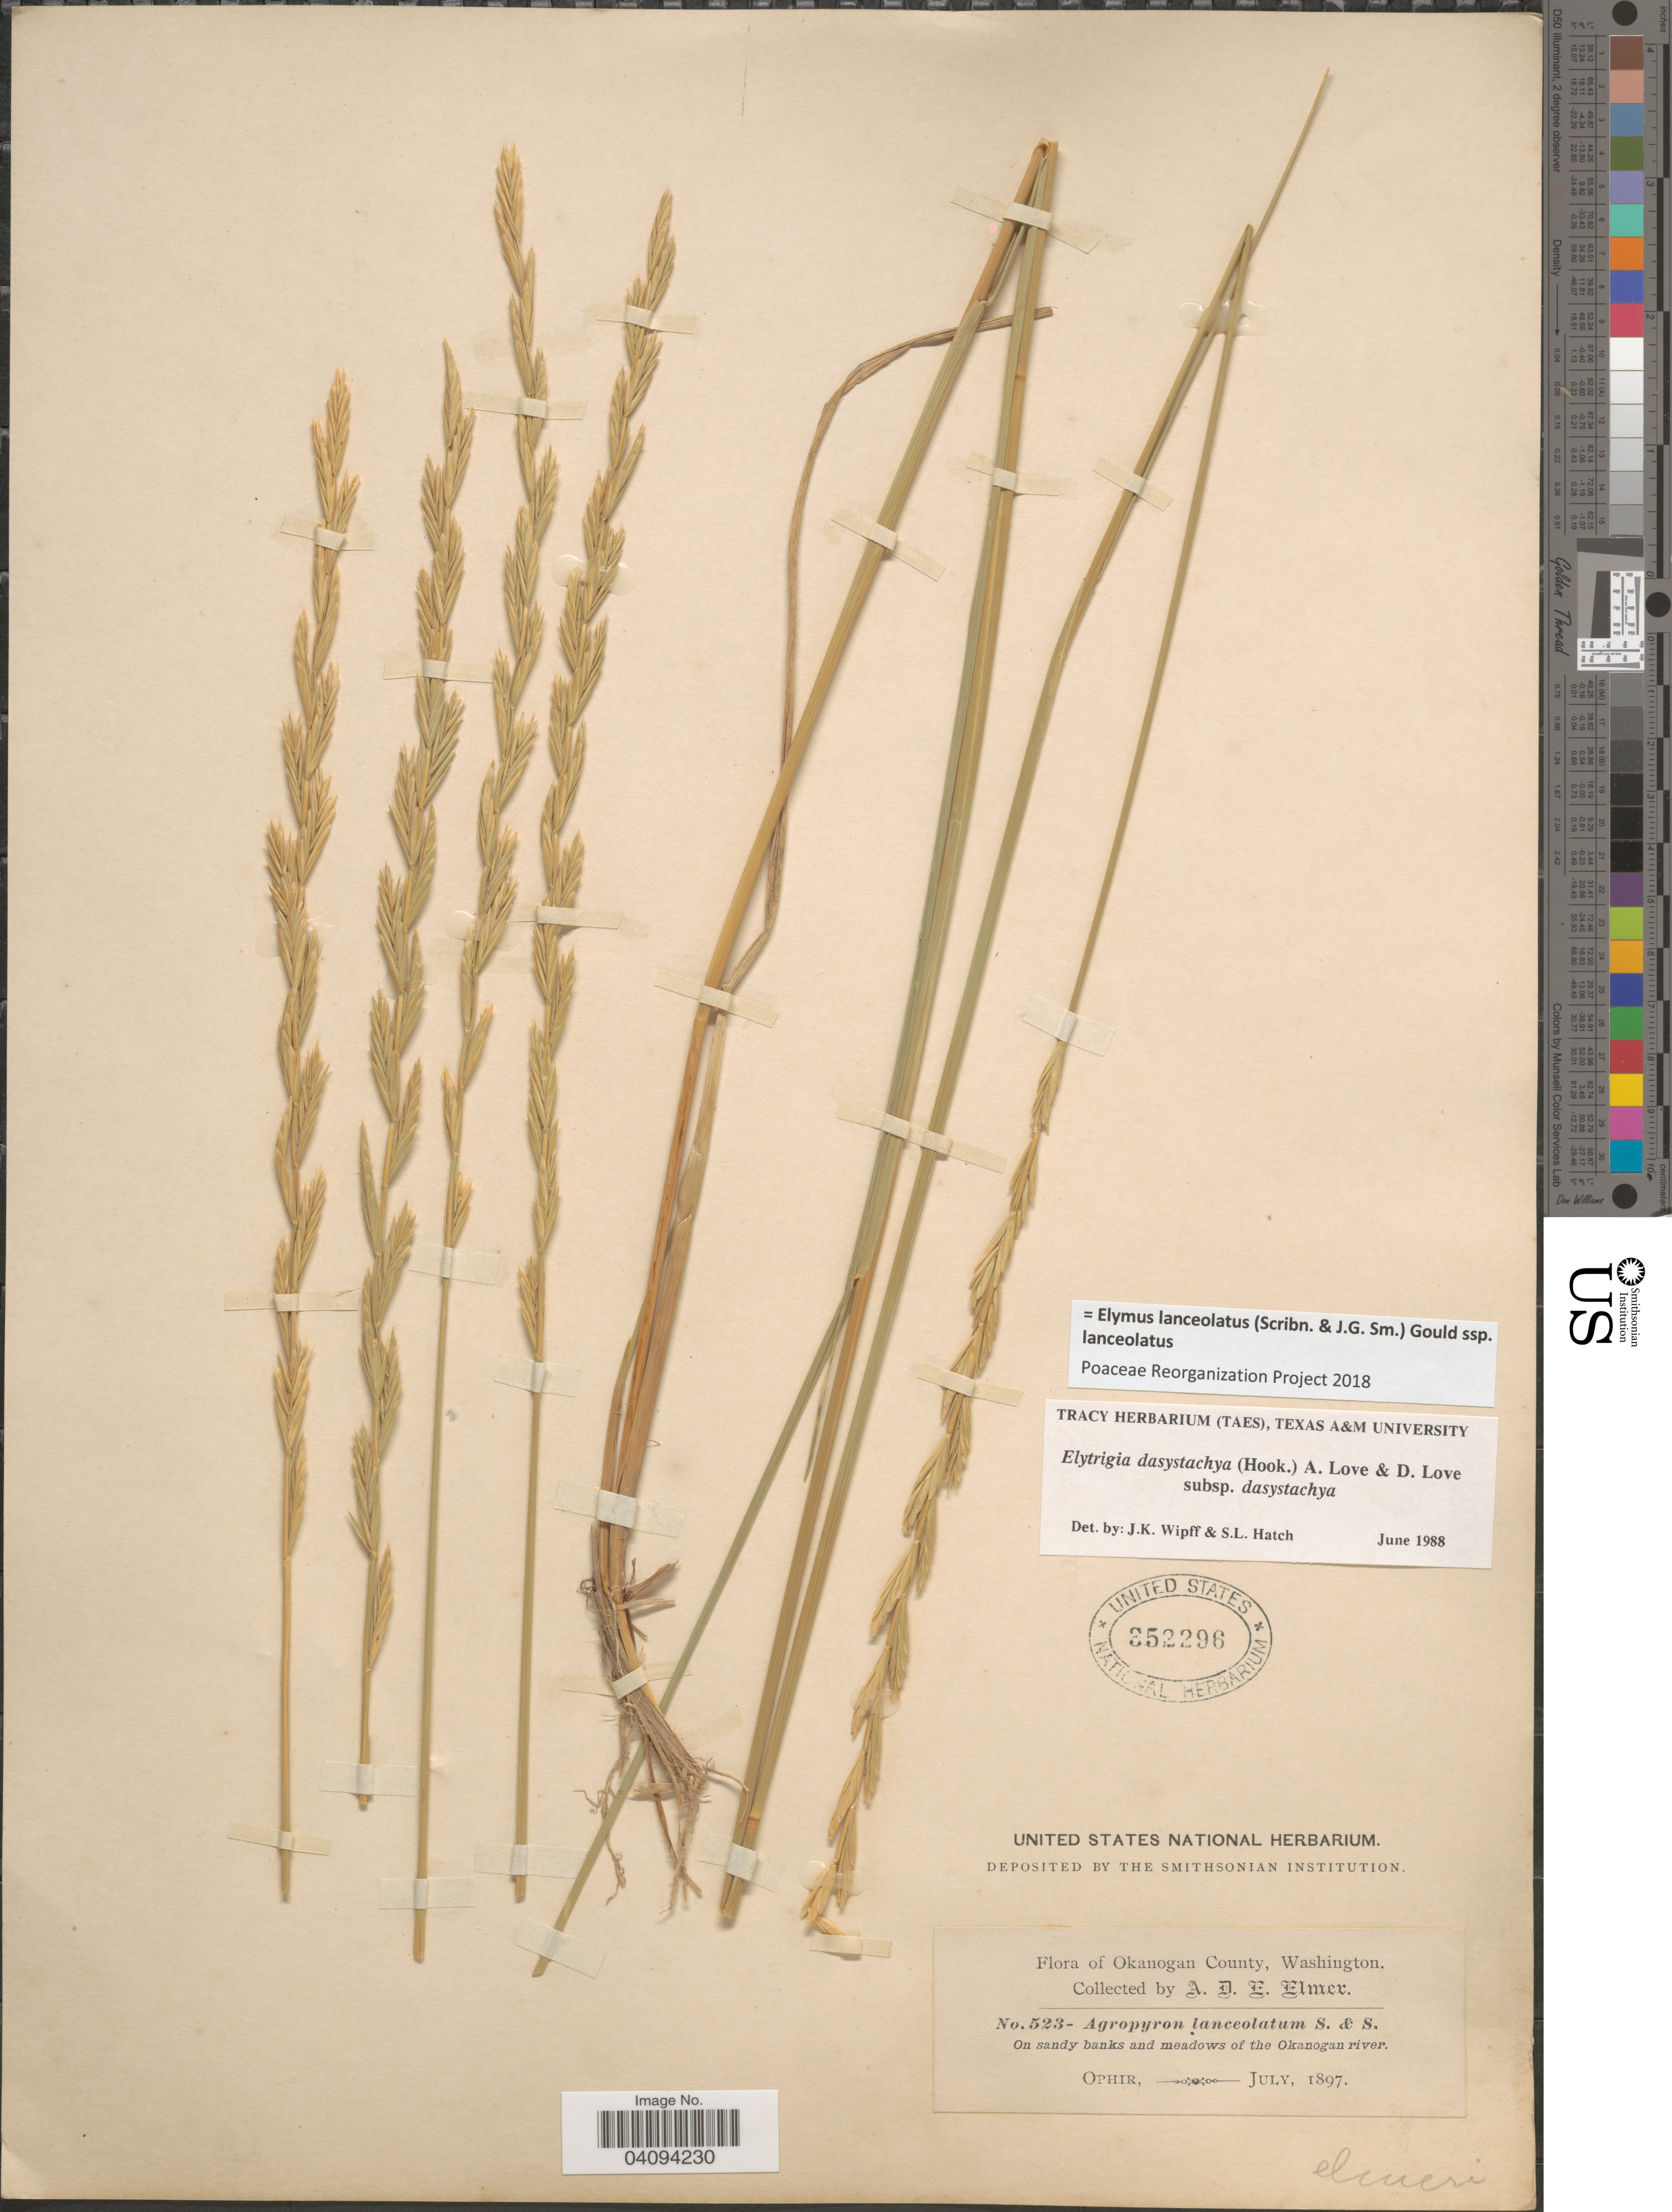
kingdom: Plantae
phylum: Tracheophyta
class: Liliopsida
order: Poales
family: Poaceae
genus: Elymus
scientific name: Elymus lanceolatus subsp. lanceolatus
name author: (Scribn. & J.G. Sm.) Gould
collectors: A. D. E. Elmer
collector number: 523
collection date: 1897-07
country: United States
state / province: Washington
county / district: Okanogan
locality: Okanogan County. On sandy banks and meadows of the Okanogan river. Ophir.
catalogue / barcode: US 352296